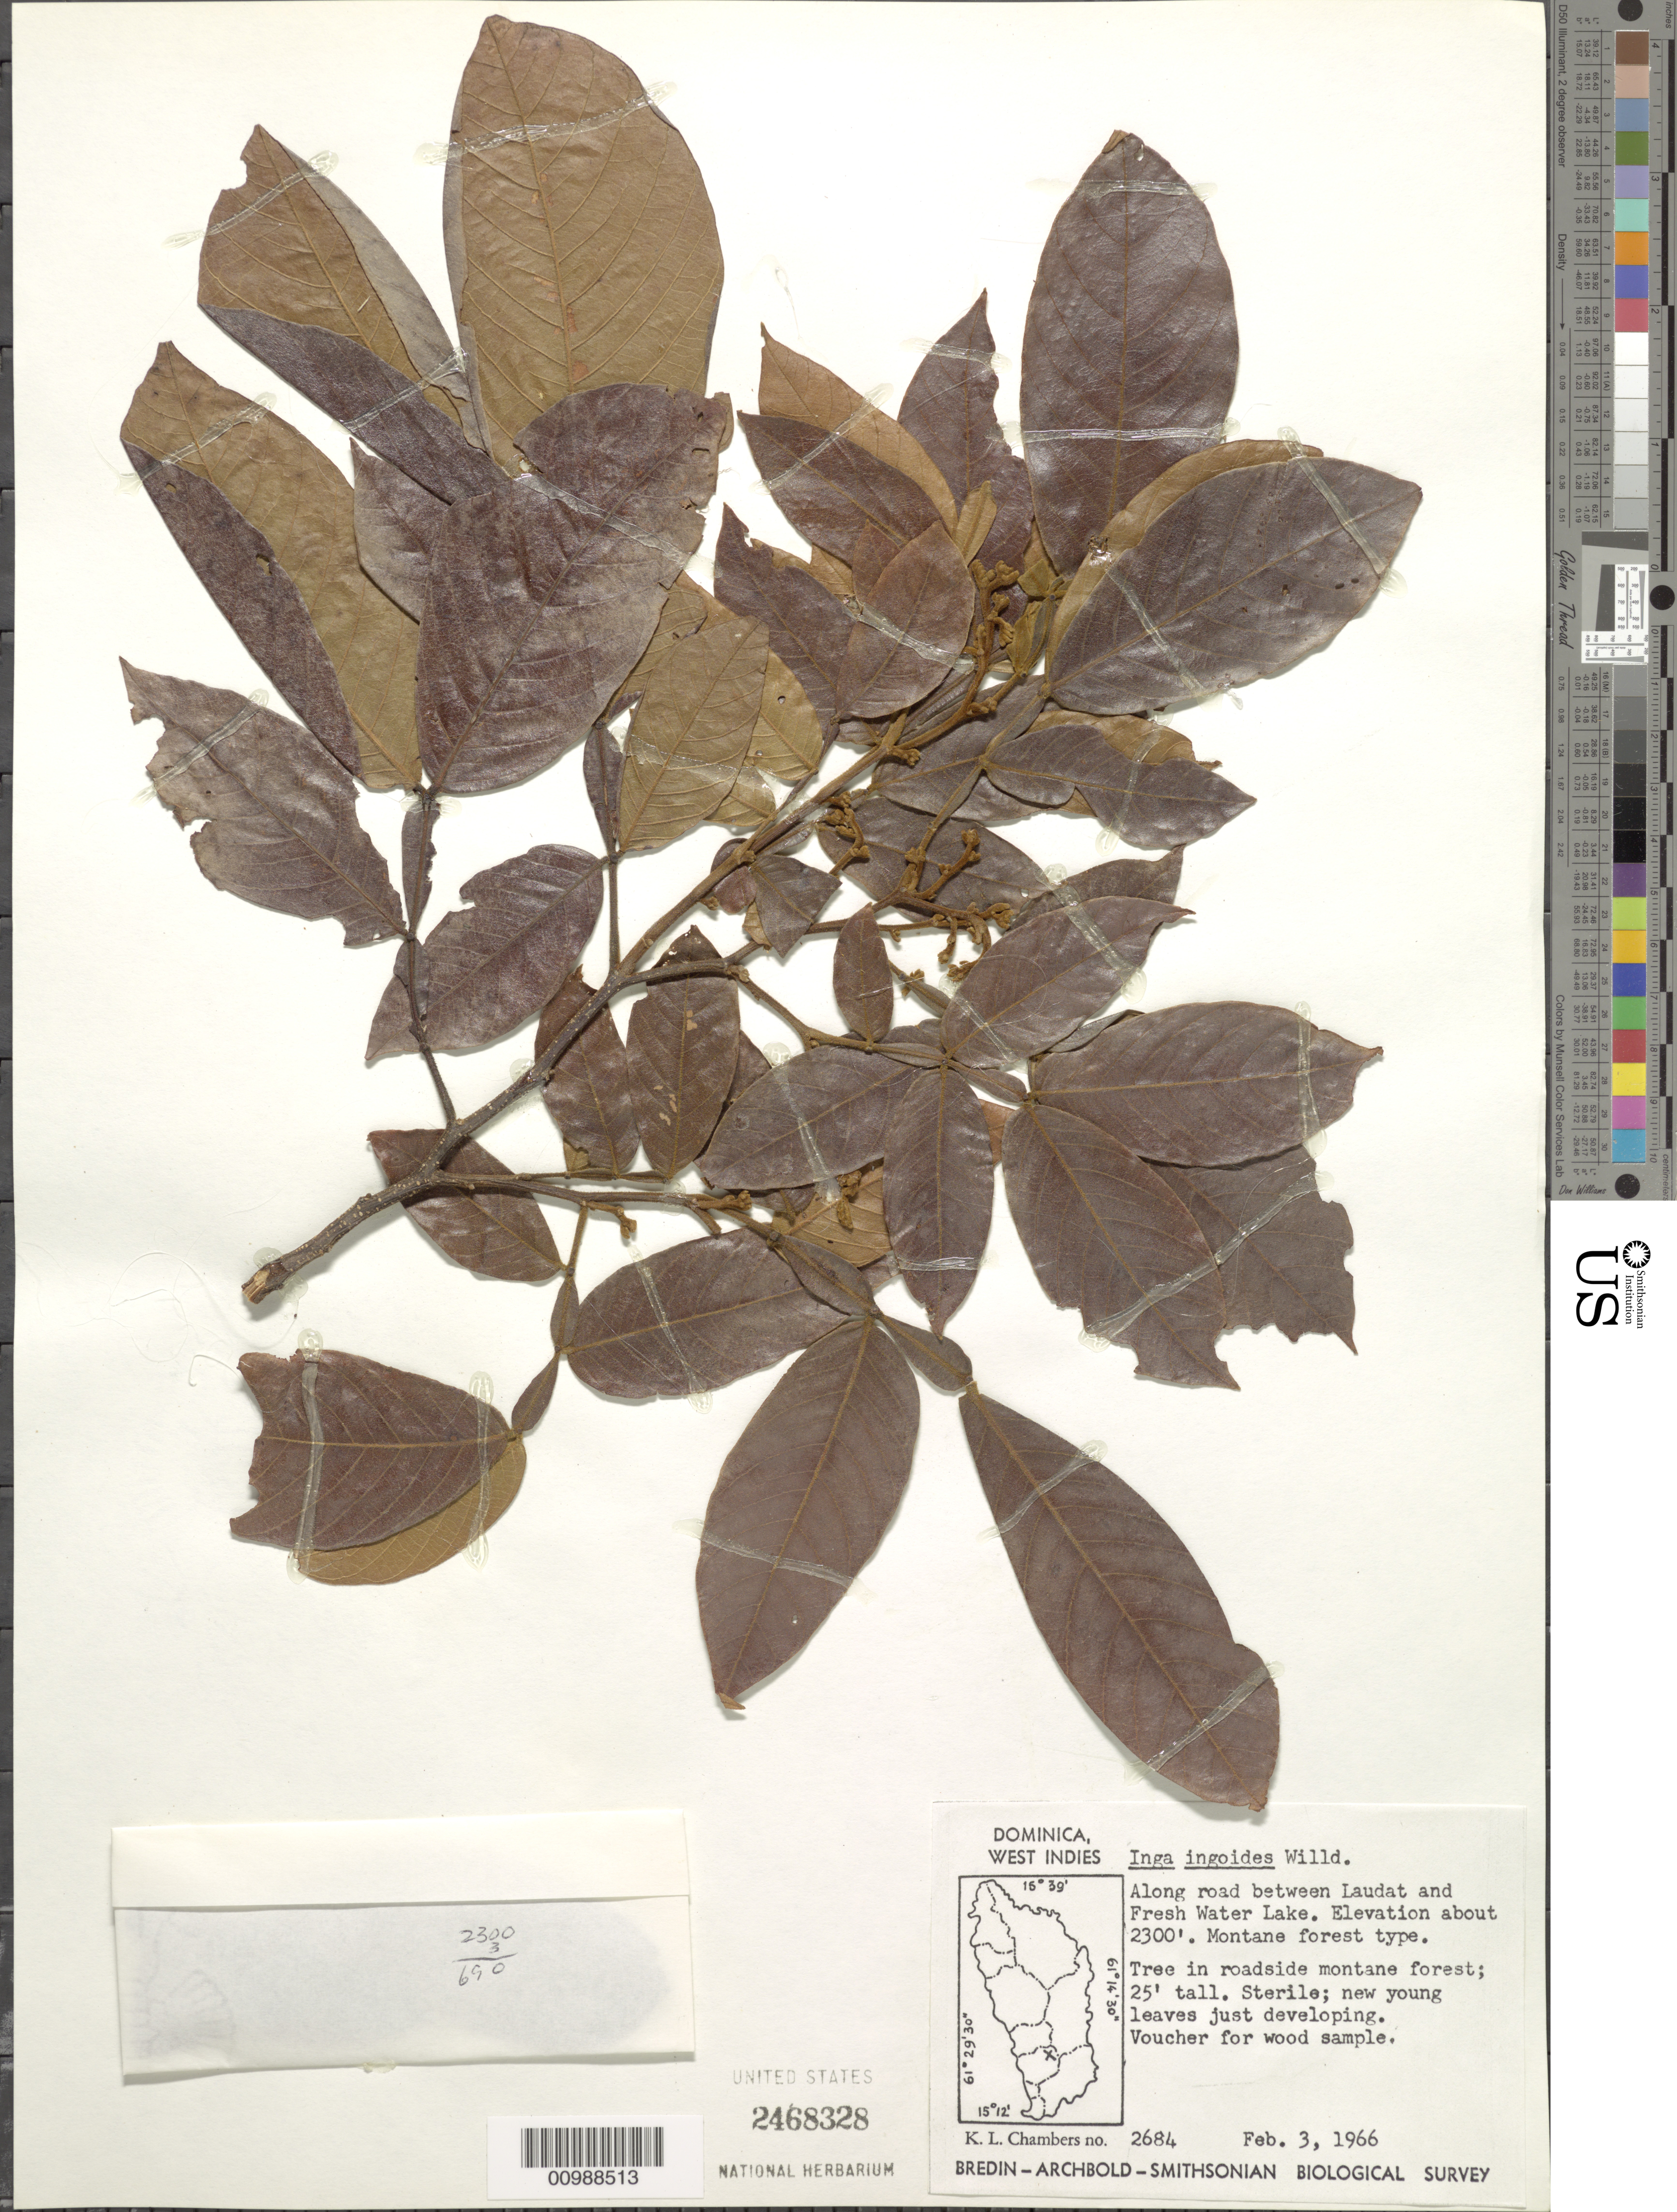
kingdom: Plantae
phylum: Tracheophyta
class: Magnoliopsida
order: Fabales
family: Fabaceae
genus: Inga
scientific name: Inga ingoides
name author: (Rich.) Willd.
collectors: K. L. Chambers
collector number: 2684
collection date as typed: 03 Feb 1966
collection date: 1966-02-03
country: Dominica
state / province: St. George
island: Dominica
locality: Along road between Laudat and Fresh Water Lake.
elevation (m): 701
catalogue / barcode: US 2468328